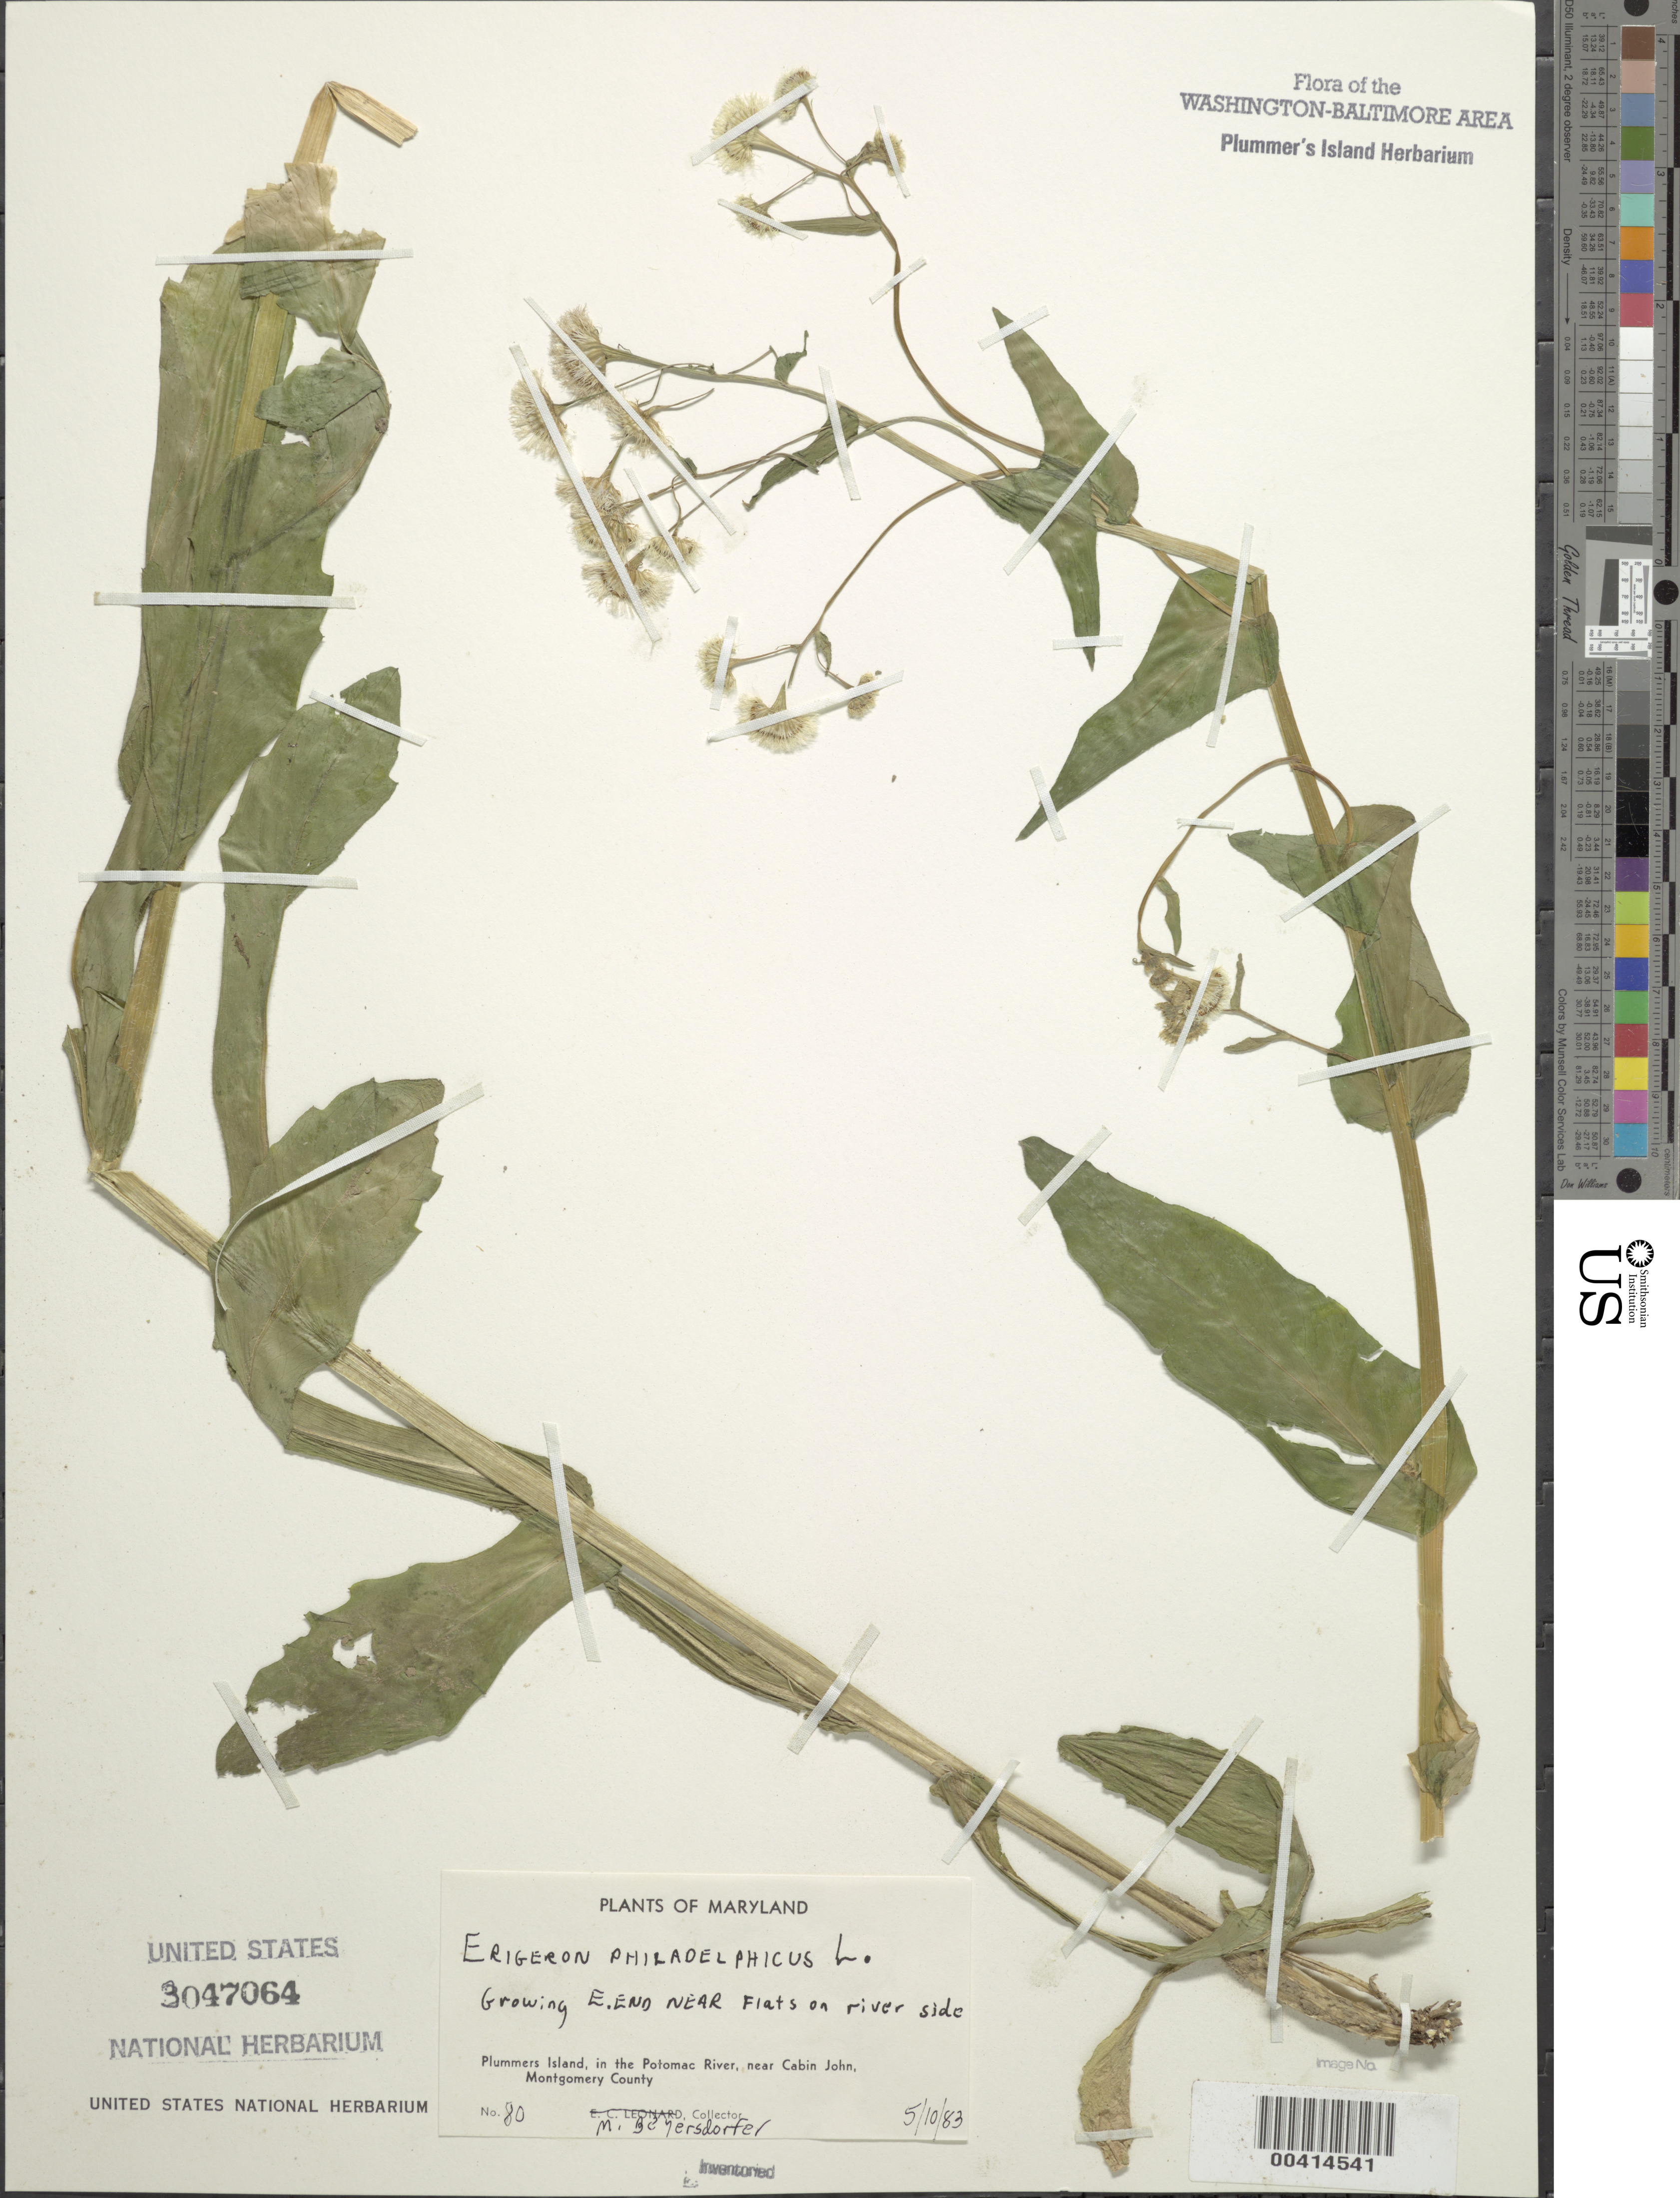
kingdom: Plantae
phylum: Tracheophyta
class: Magnoliopsida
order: Asterales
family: Asteraceae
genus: Erigeron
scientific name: Erigeron philadelphicus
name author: L.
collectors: M. Beyersdorfer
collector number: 80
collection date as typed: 10 May 1983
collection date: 1983-05-10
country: United States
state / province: Maryland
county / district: Montgomery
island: Plummers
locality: Plummer's Island; east end near flats on river side C. & O. Canal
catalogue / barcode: US 3047064